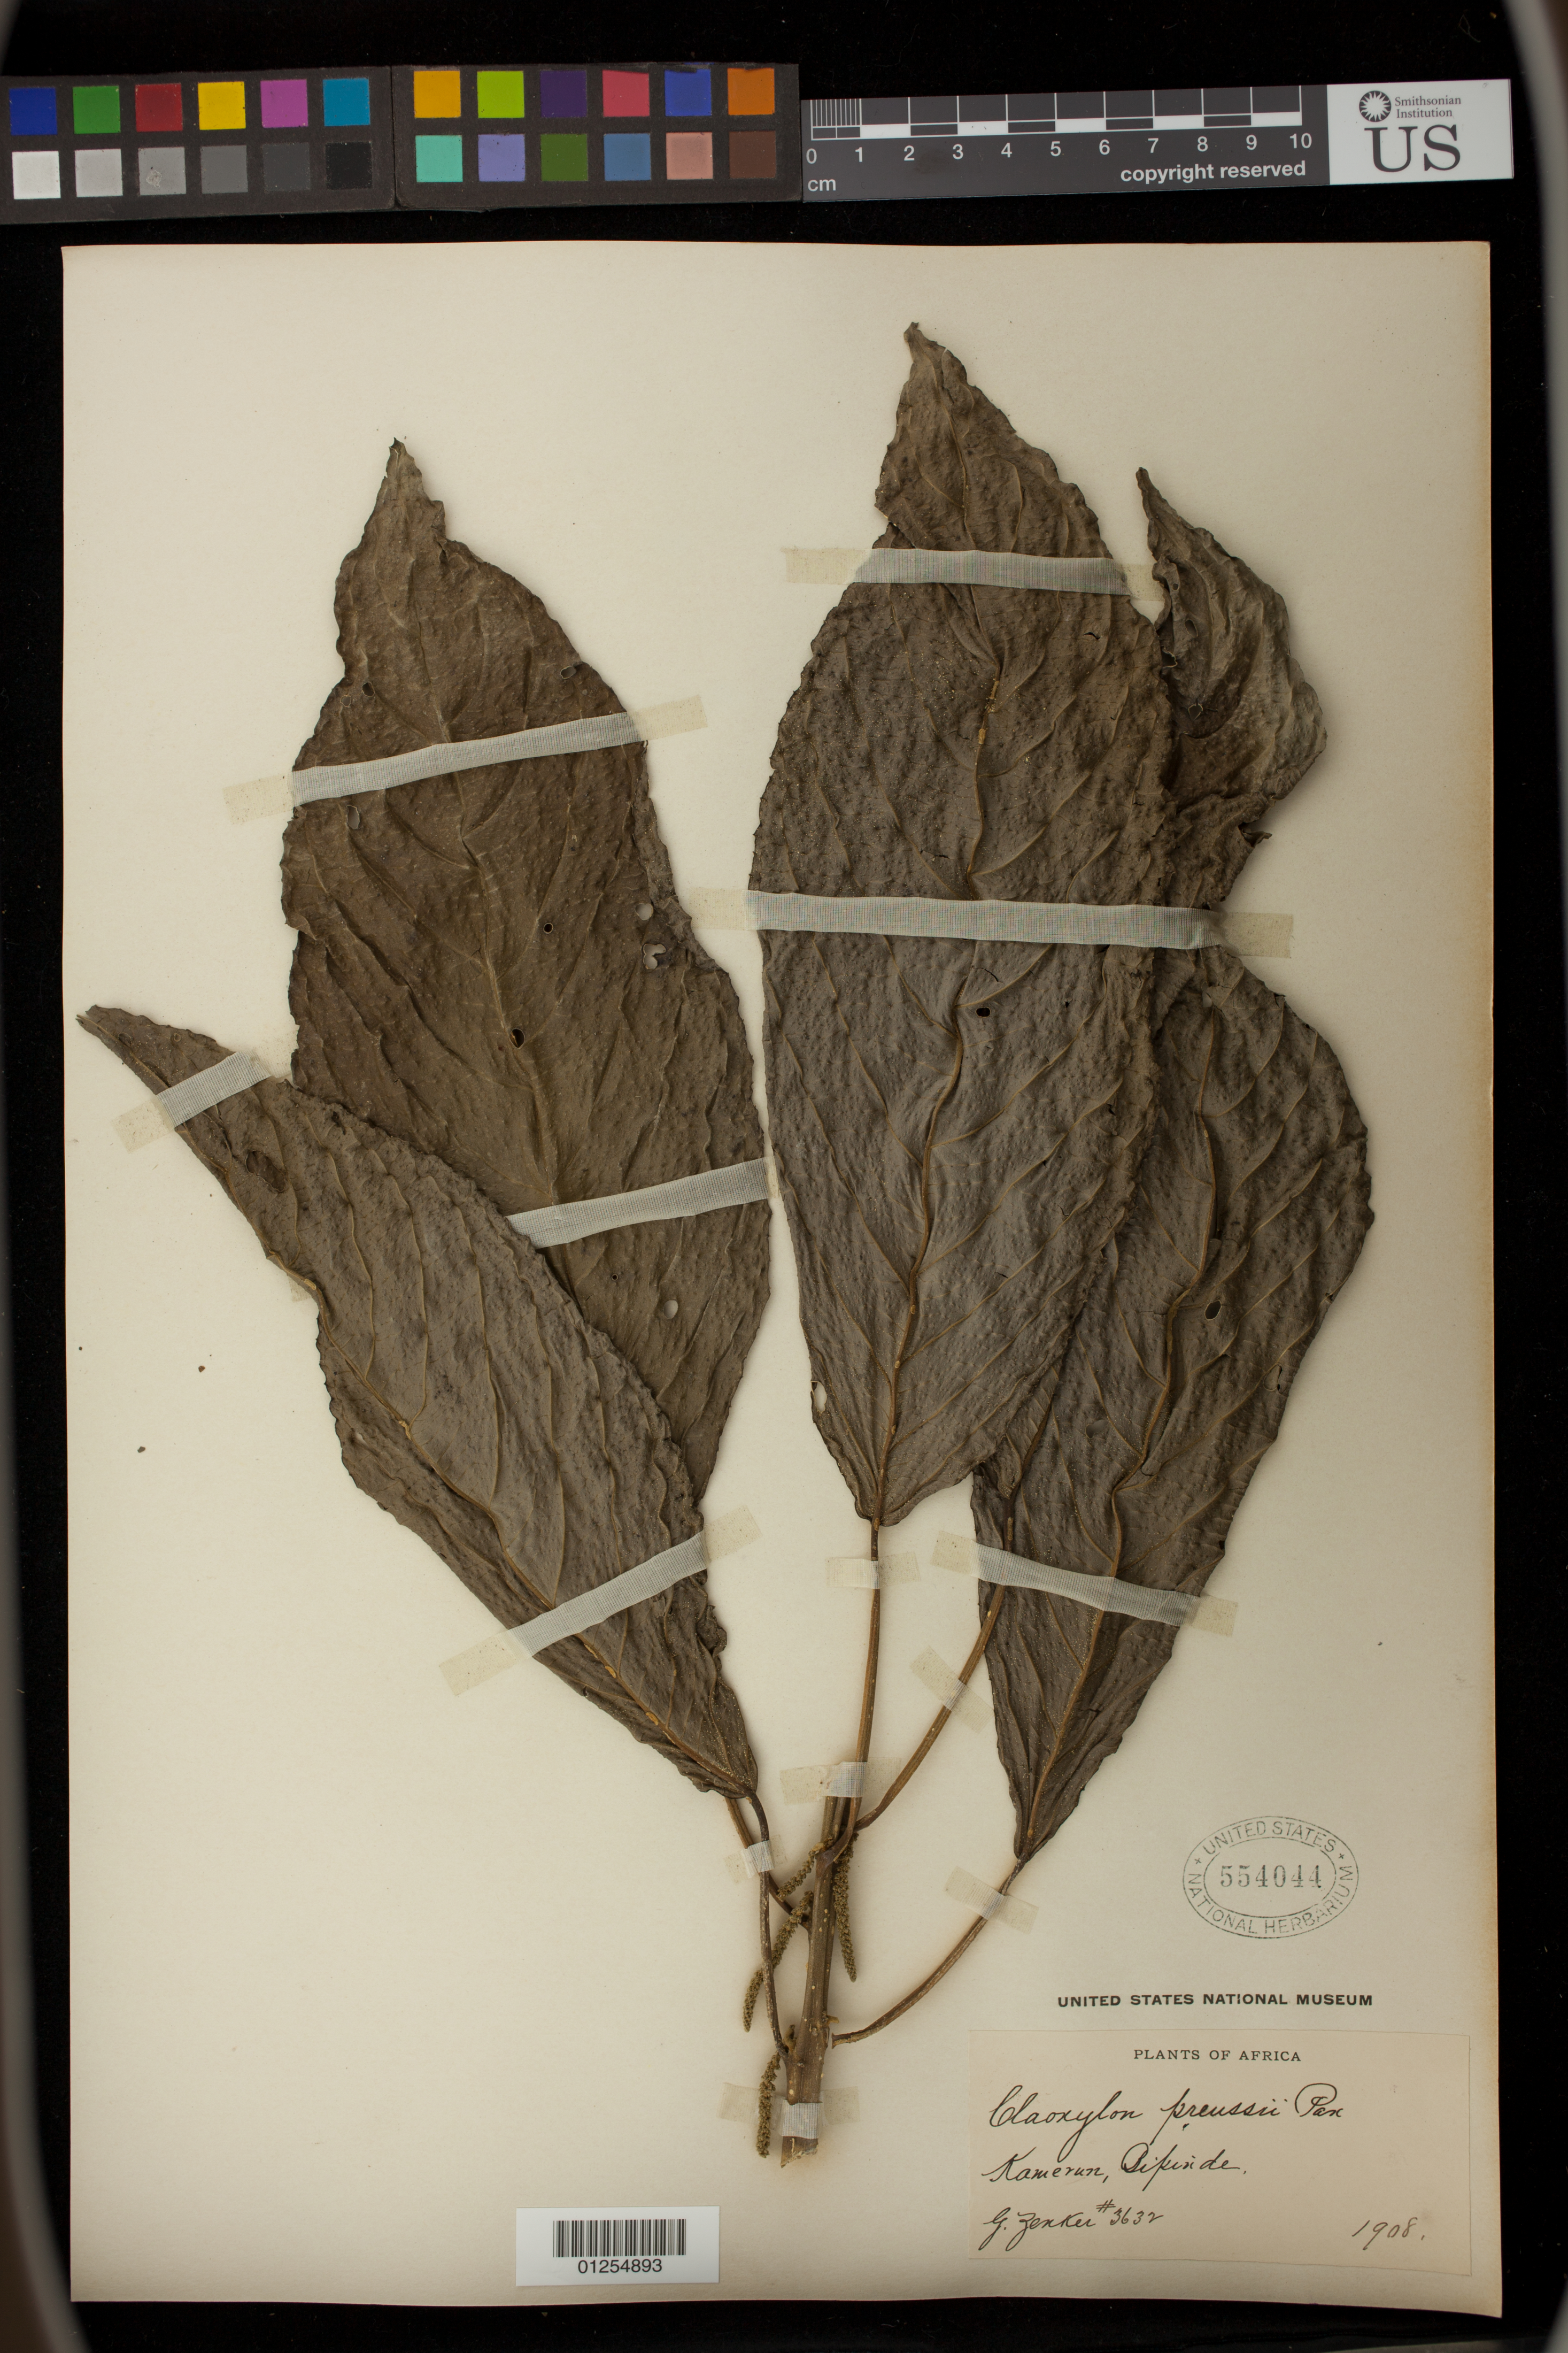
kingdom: Plantae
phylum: Tracheophyta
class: Magnoliopsida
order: Malpighiales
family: Euphorbiaceae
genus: Discoclaoxylon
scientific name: Discoclaoxylon hexandrum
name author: (Müll. Arg.) Pax & K. Hoffm.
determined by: Barberá, P.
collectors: G. A. Zenker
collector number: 3632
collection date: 1908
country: Cameroon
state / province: Sud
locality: Bipinde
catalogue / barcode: US 554044